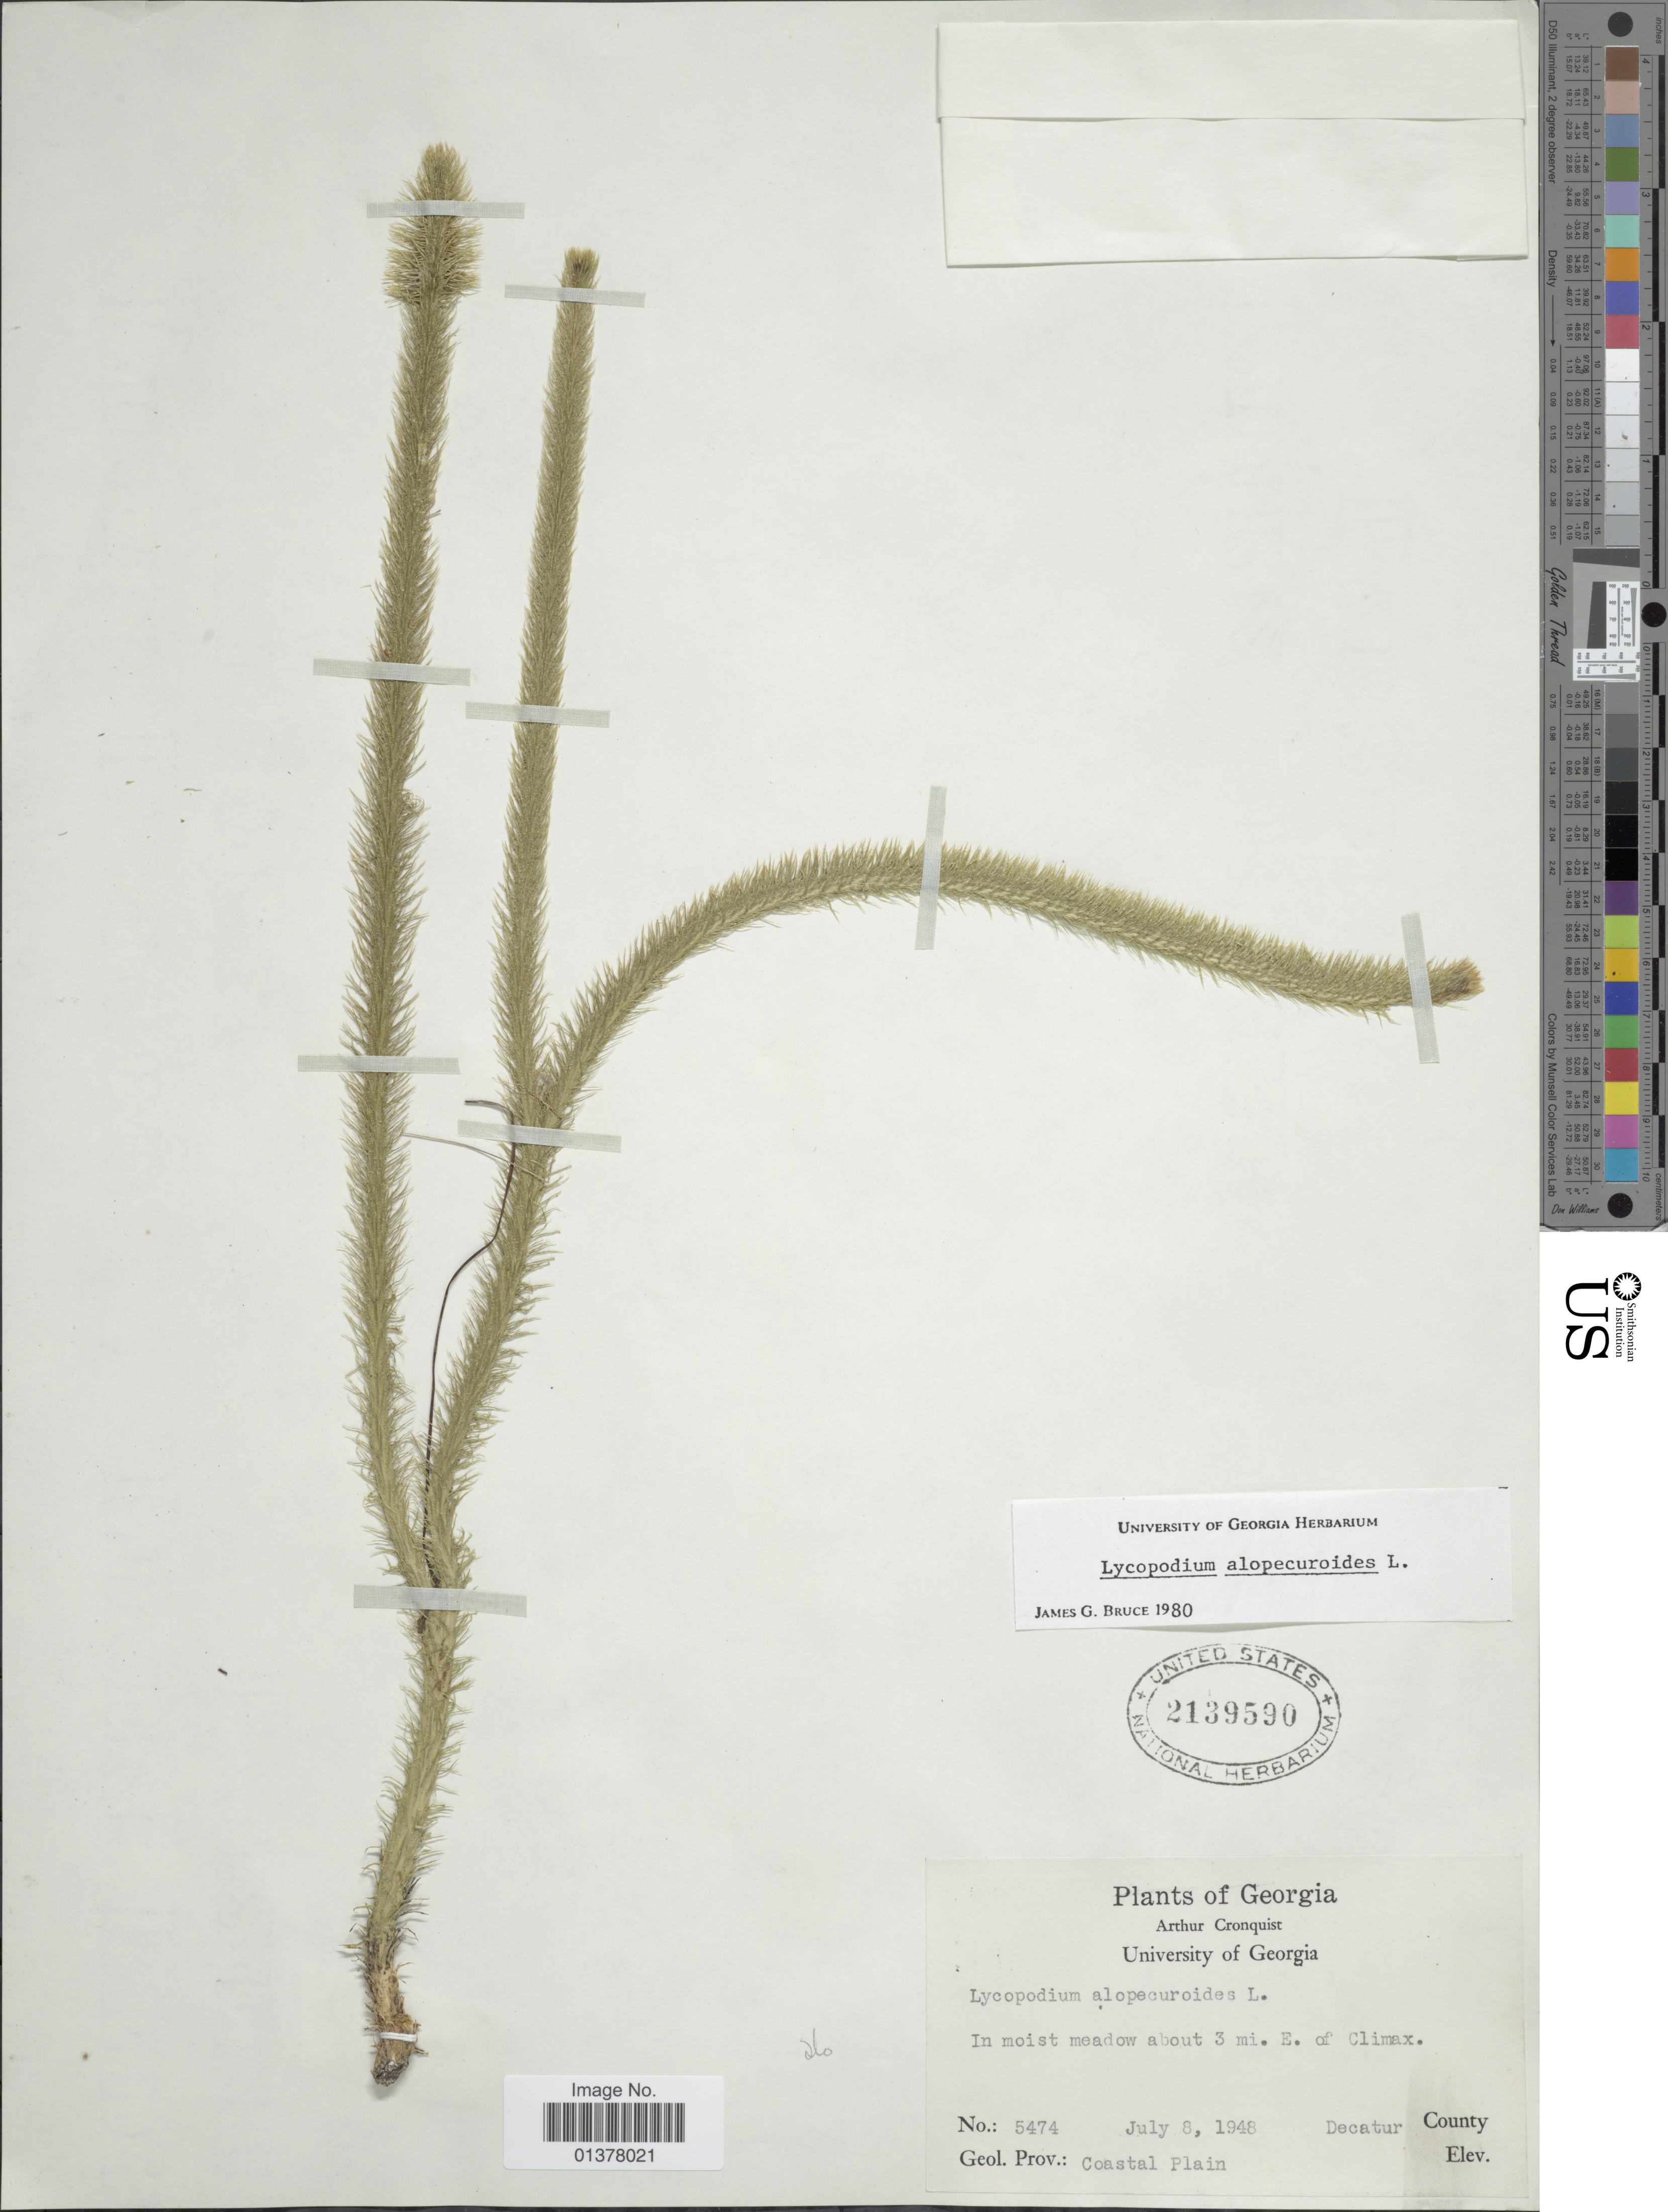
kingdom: Plantae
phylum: Tracheophyta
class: Lycopodiopsida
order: Lycopodiales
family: Lycopodiaceae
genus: Lycopodiella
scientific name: Lycopodiella alopecuroides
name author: (L.) Cranfill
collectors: A. J. Cronquist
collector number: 5474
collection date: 1948-07-08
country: United States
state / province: Georgia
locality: In moist meadow about 3mi. E of Climax, Decatur County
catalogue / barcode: US 2139590